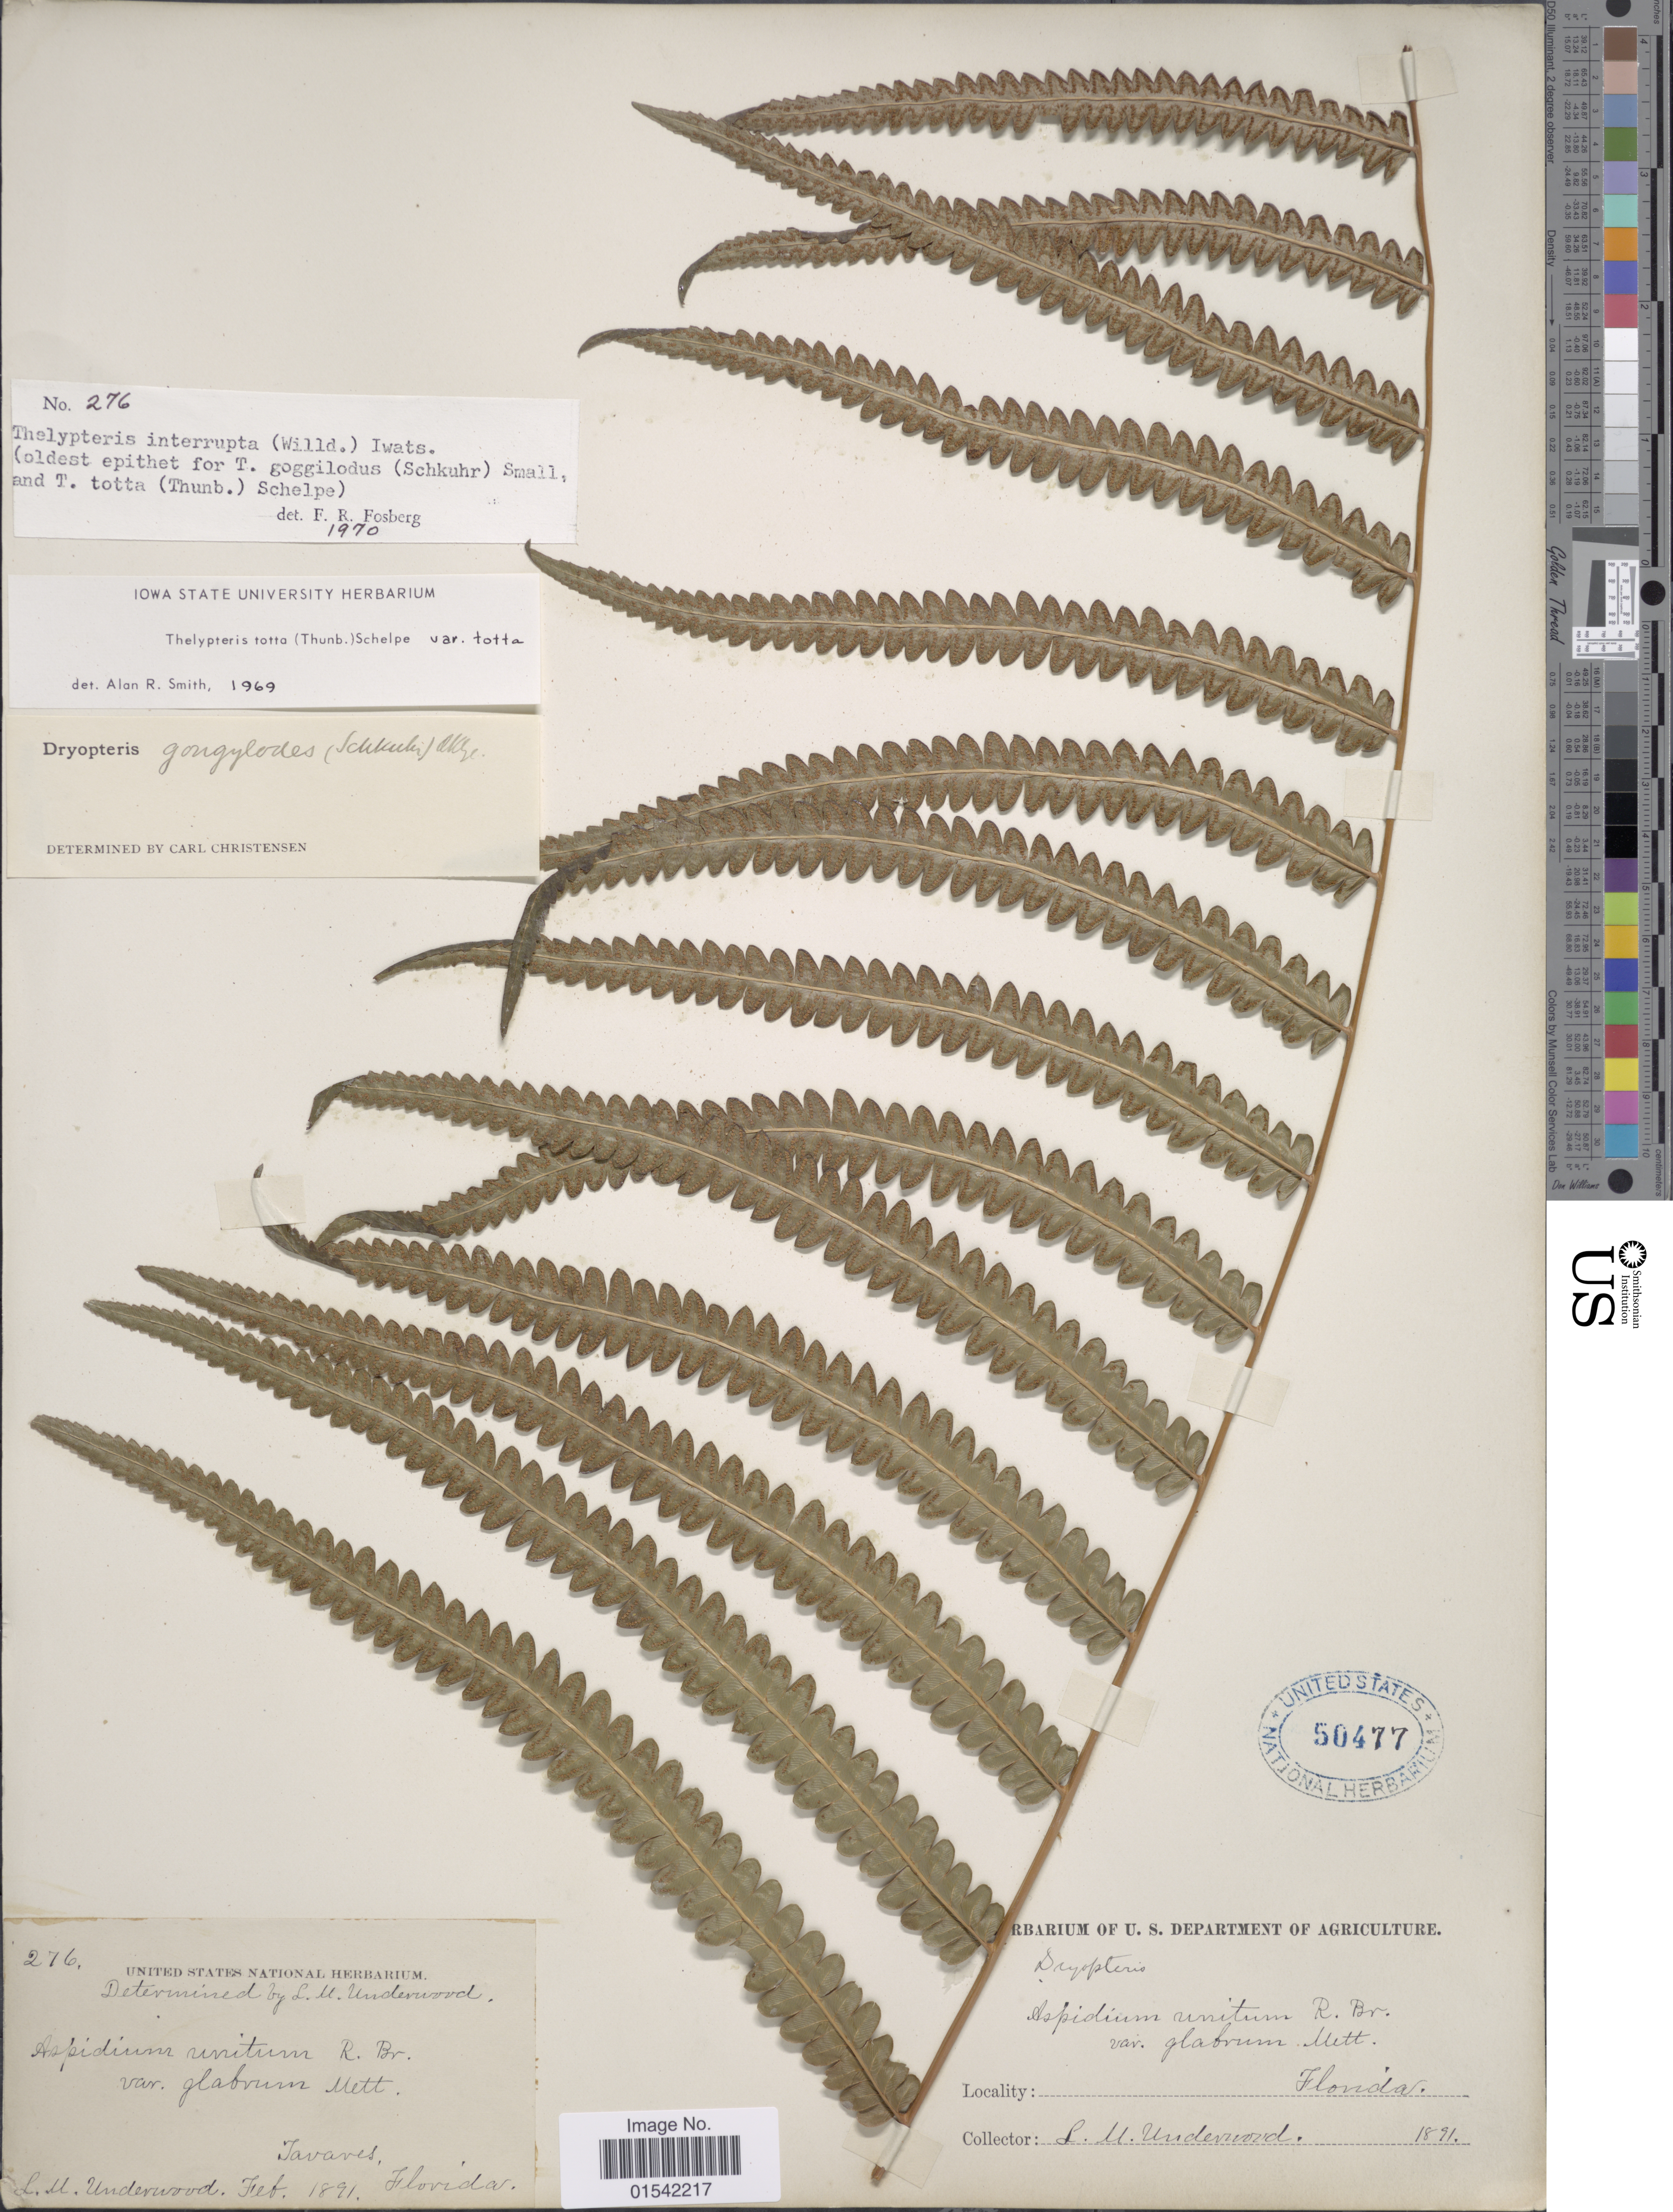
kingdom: Plantae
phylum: Tracheophyta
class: Polypodiopsida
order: Polypodiales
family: Thelypteridaceae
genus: Cyclosorus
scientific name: Cyclosorus interruptus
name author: (Willd.) H. Itô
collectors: L. M. Underwood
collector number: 276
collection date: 1891-02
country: United States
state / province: Florida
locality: Javaves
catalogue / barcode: US 50477